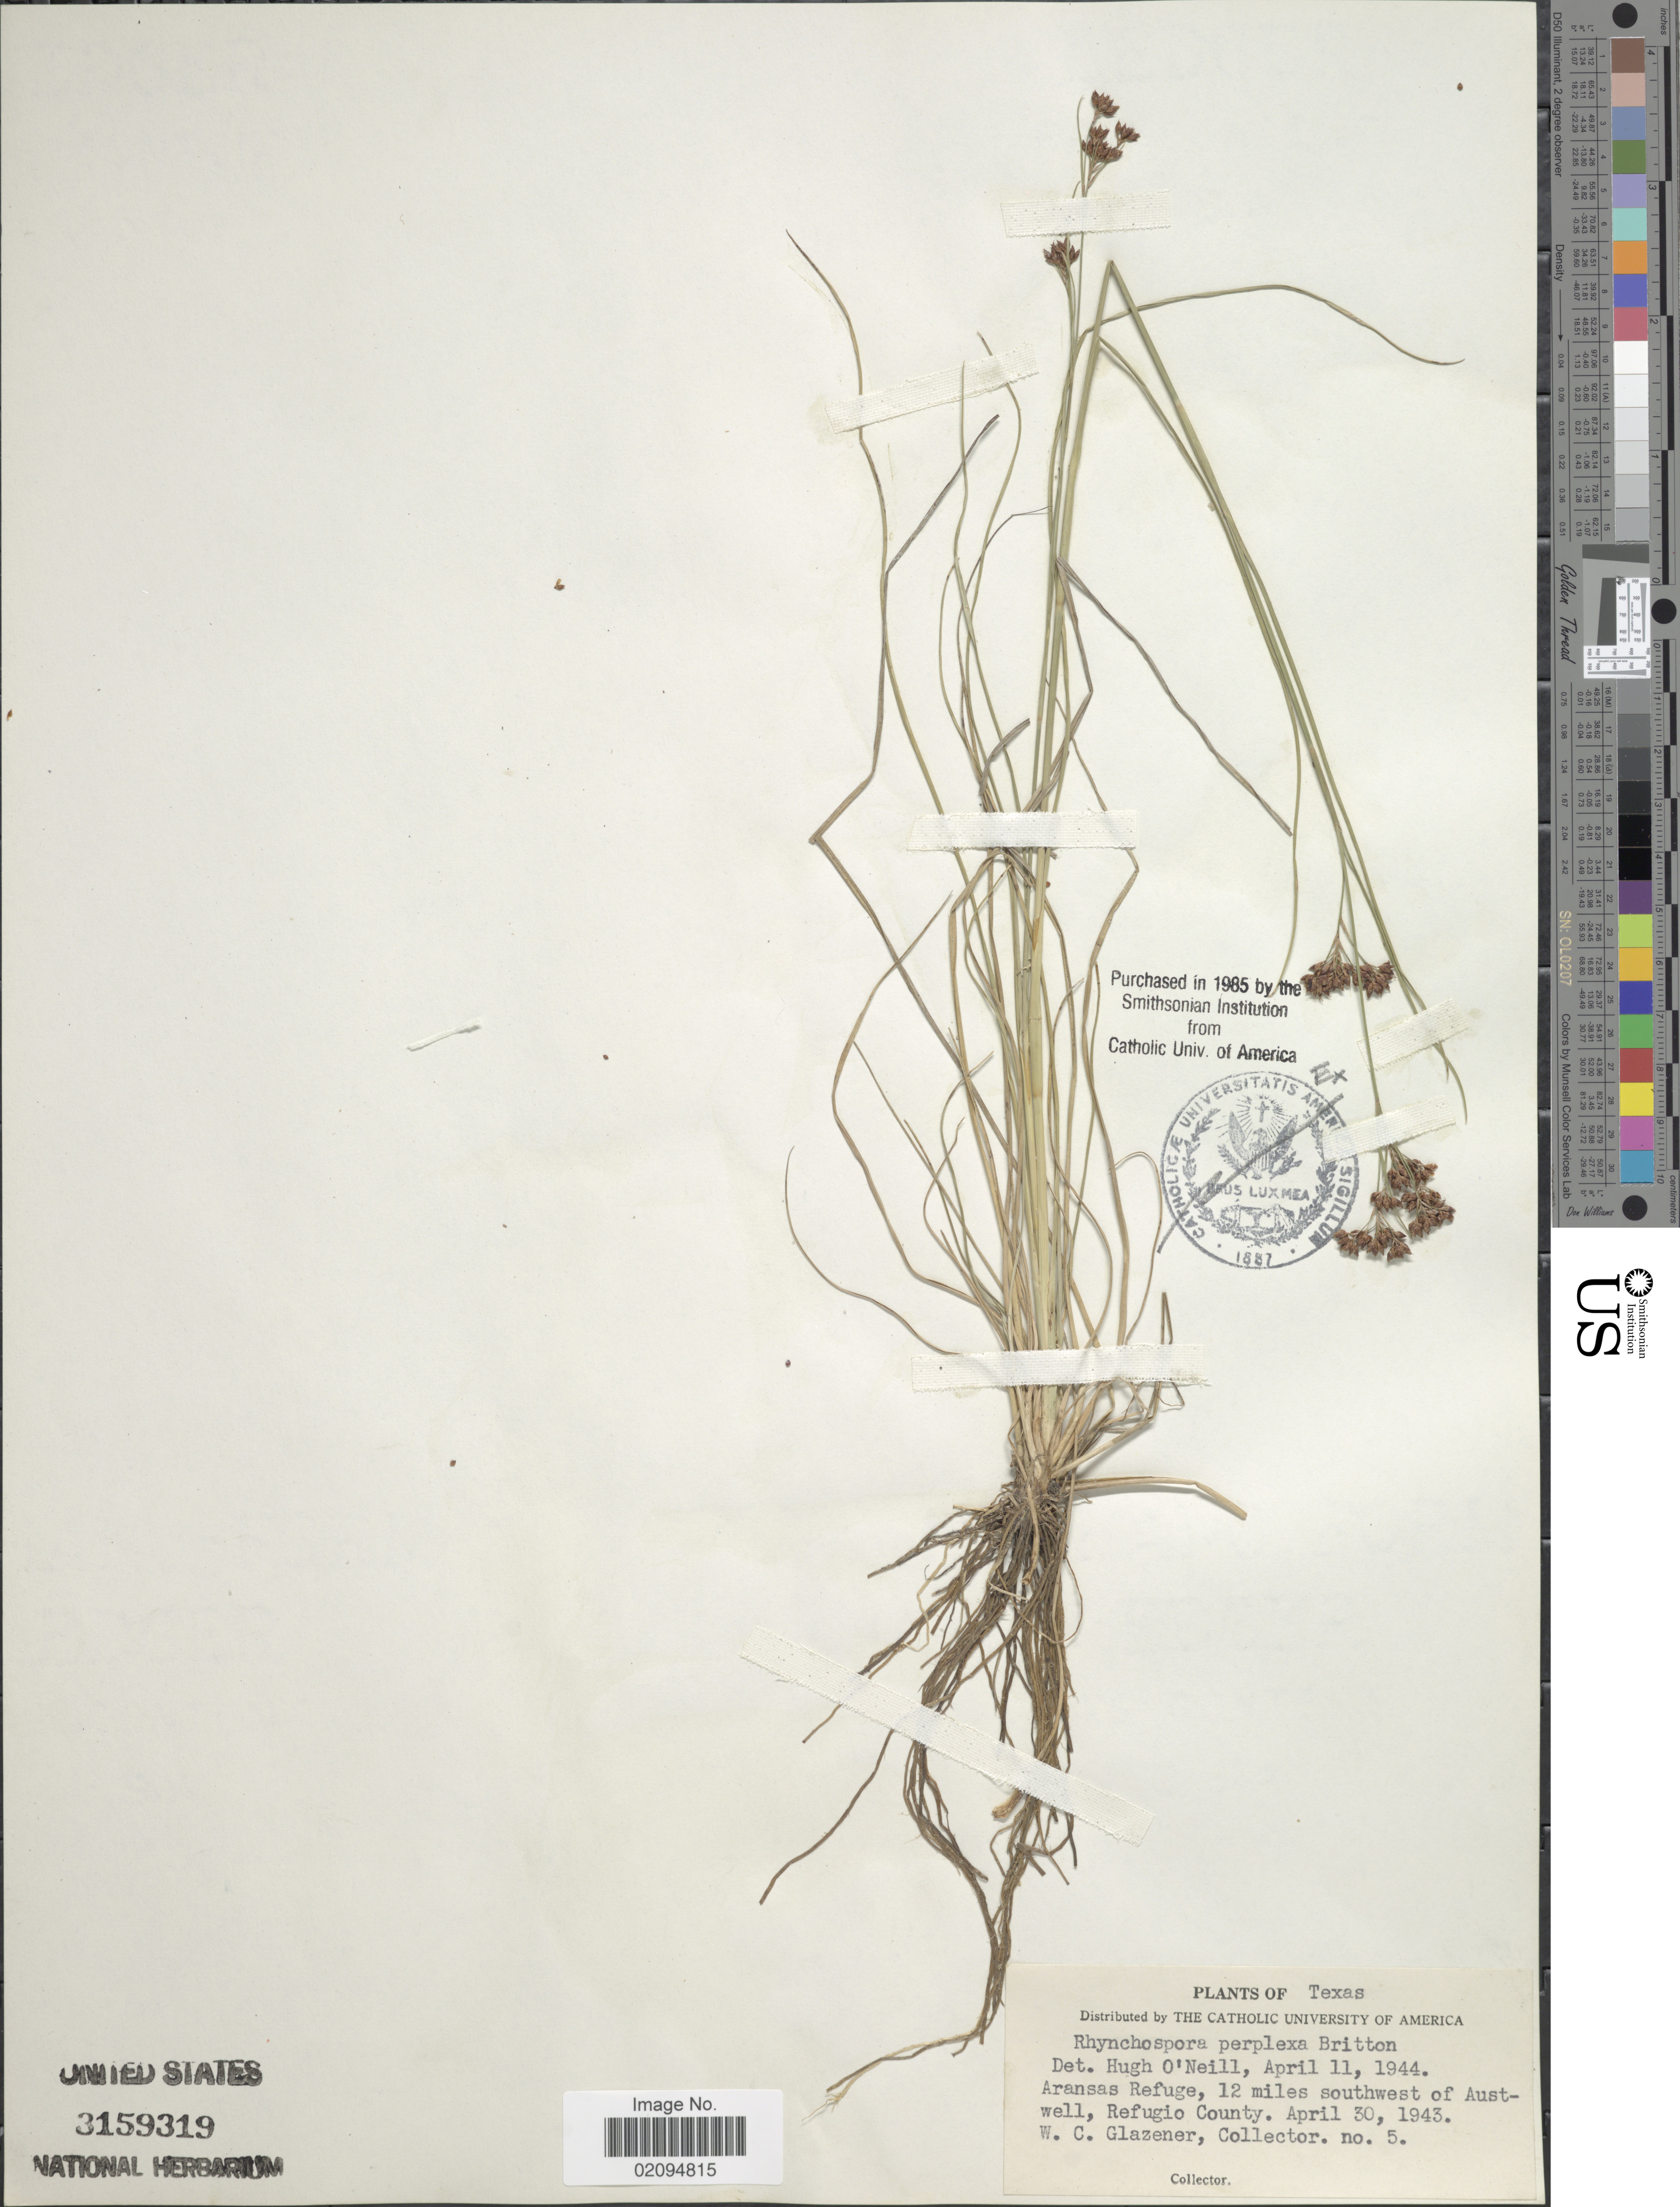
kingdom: Plantae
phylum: Tracheophyta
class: Liliopsida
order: Poales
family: Cyperaceae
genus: Rhynchospora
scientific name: Rhynchospora perplexa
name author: Britton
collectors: W. Glazener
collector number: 5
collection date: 1943-04-30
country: United States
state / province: Texas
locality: Aransas Refuge, 12 miles southwest of Austwell, Refugio County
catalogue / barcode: US 3159319